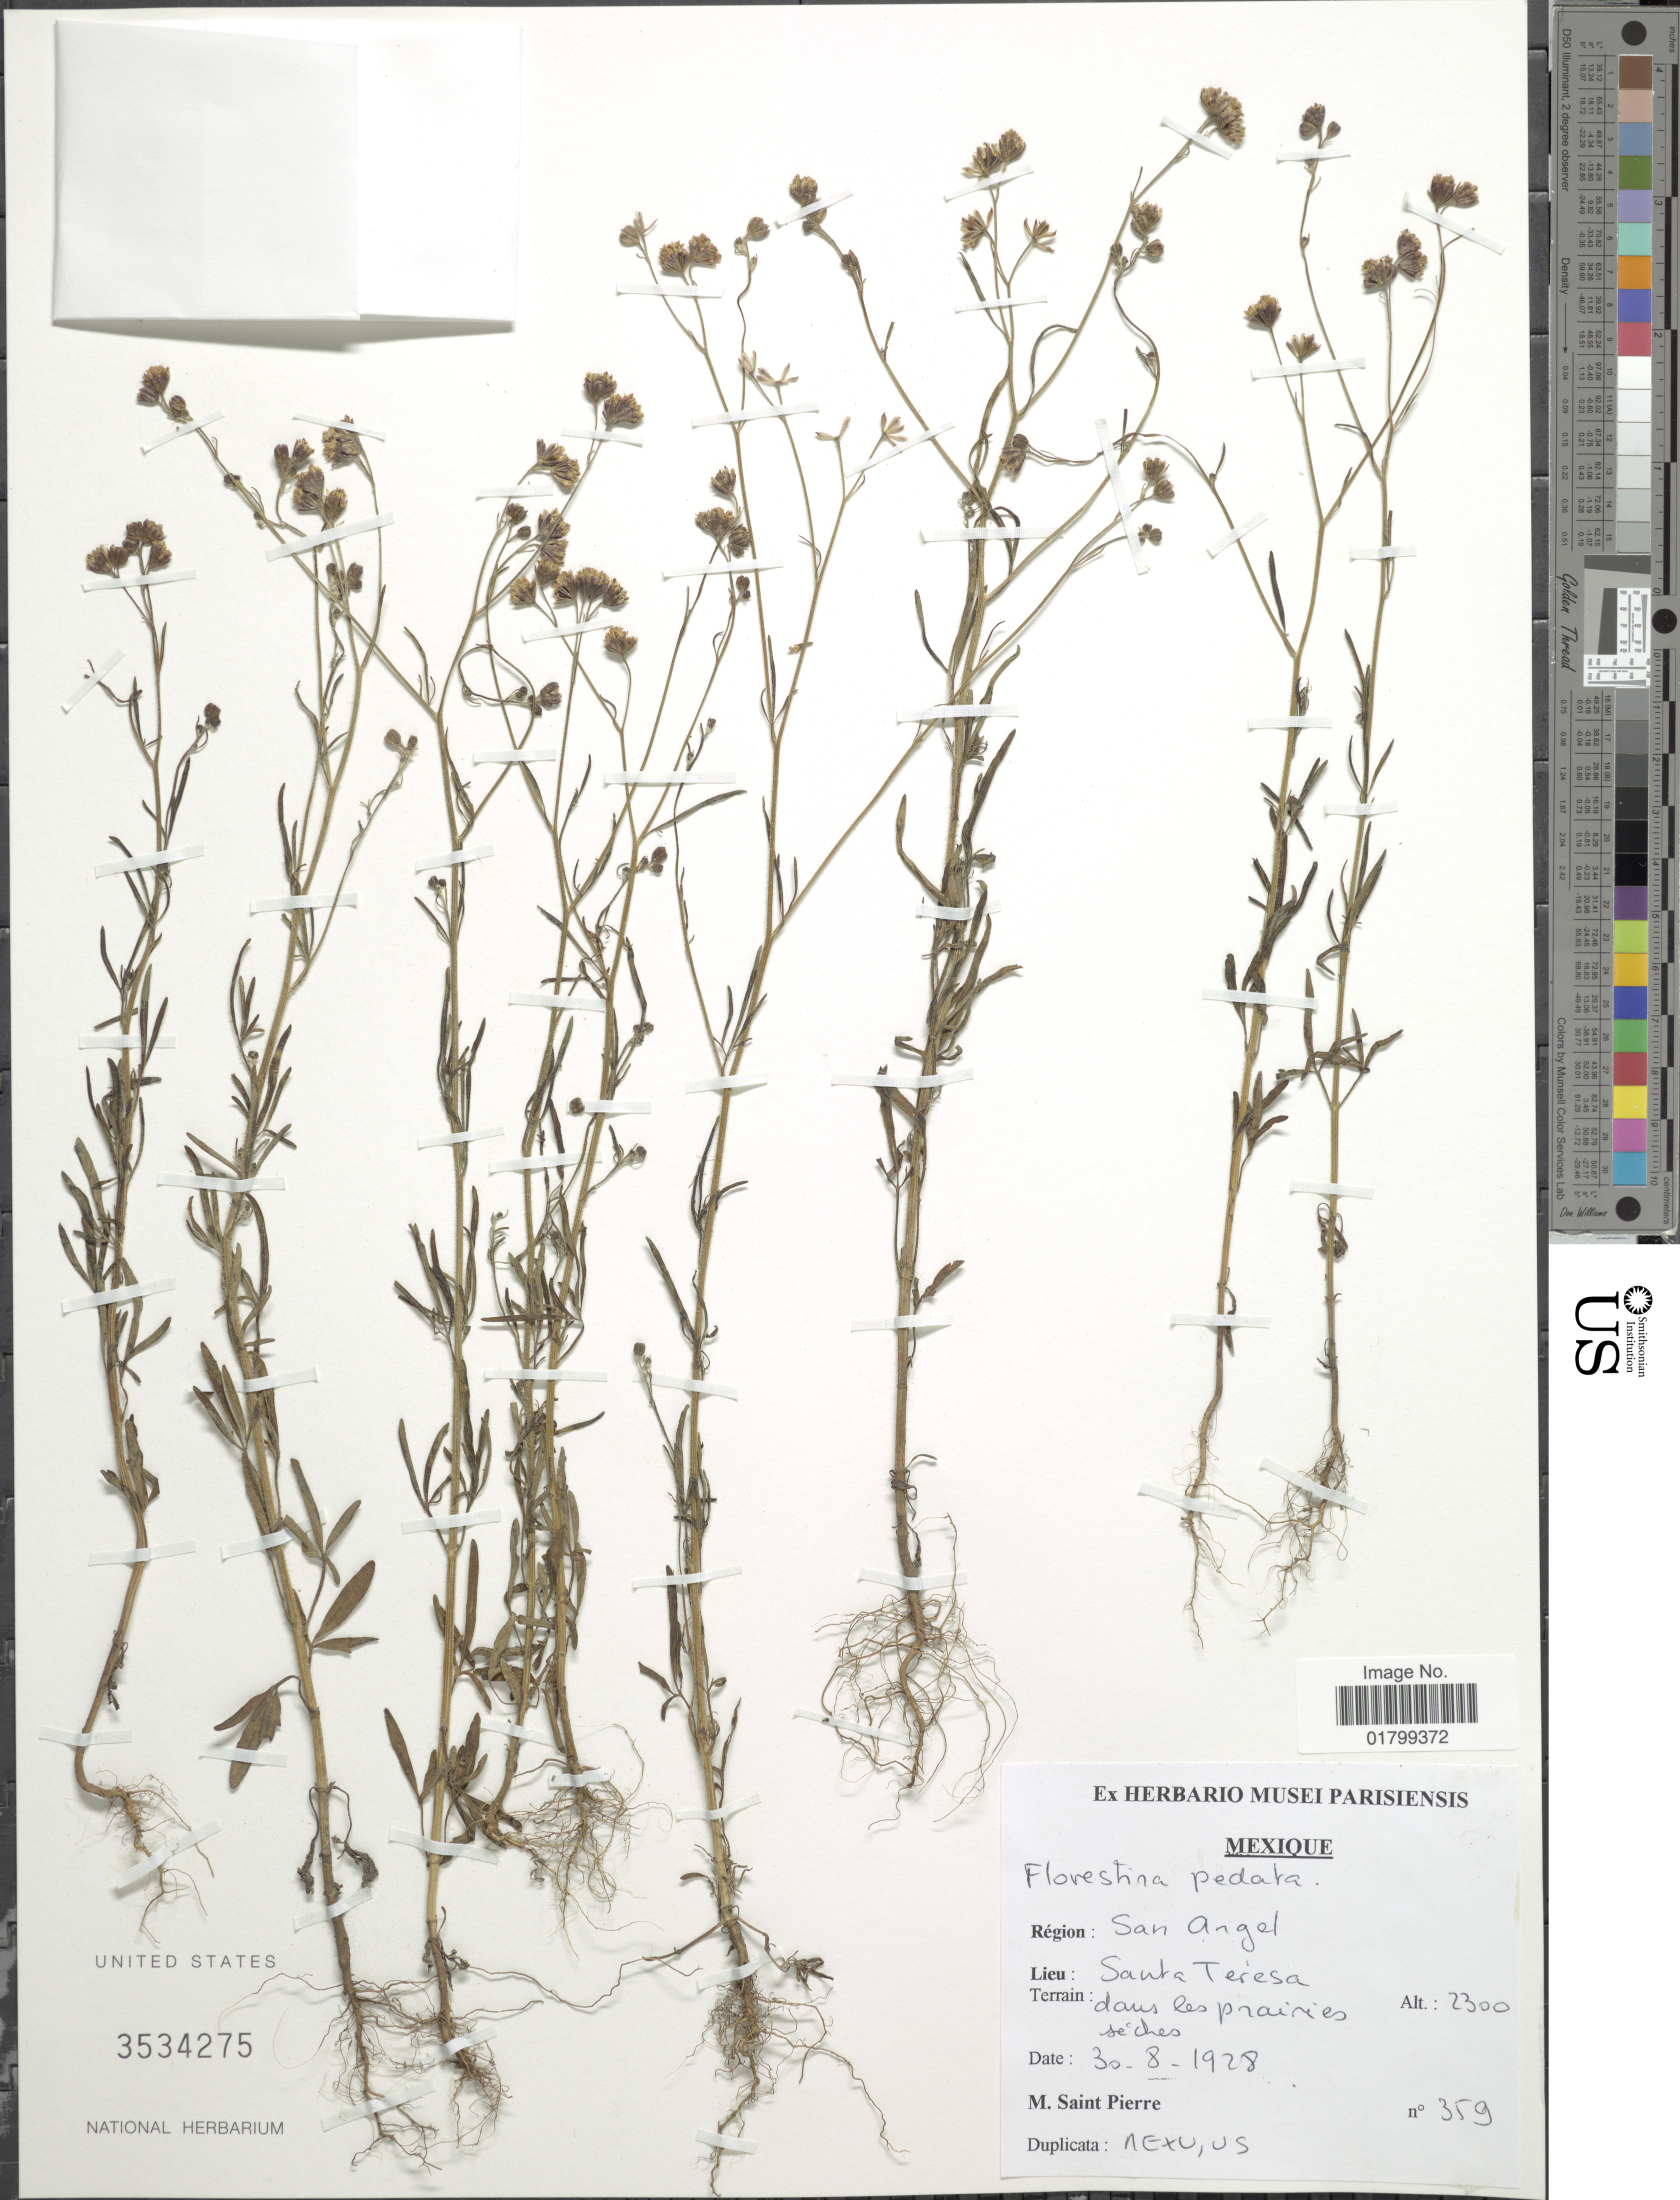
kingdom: Plantae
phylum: Tracheophyta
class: Magnoliopsida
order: Asterales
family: Asteraceae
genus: Florestina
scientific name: Florestina pedata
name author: (Cav.) Cass.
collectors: M. Saint-Pierre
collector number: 359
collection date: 1928-08-30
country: Mexico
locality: Region: San Angel, Sana Teresa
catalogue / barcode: US 3534275